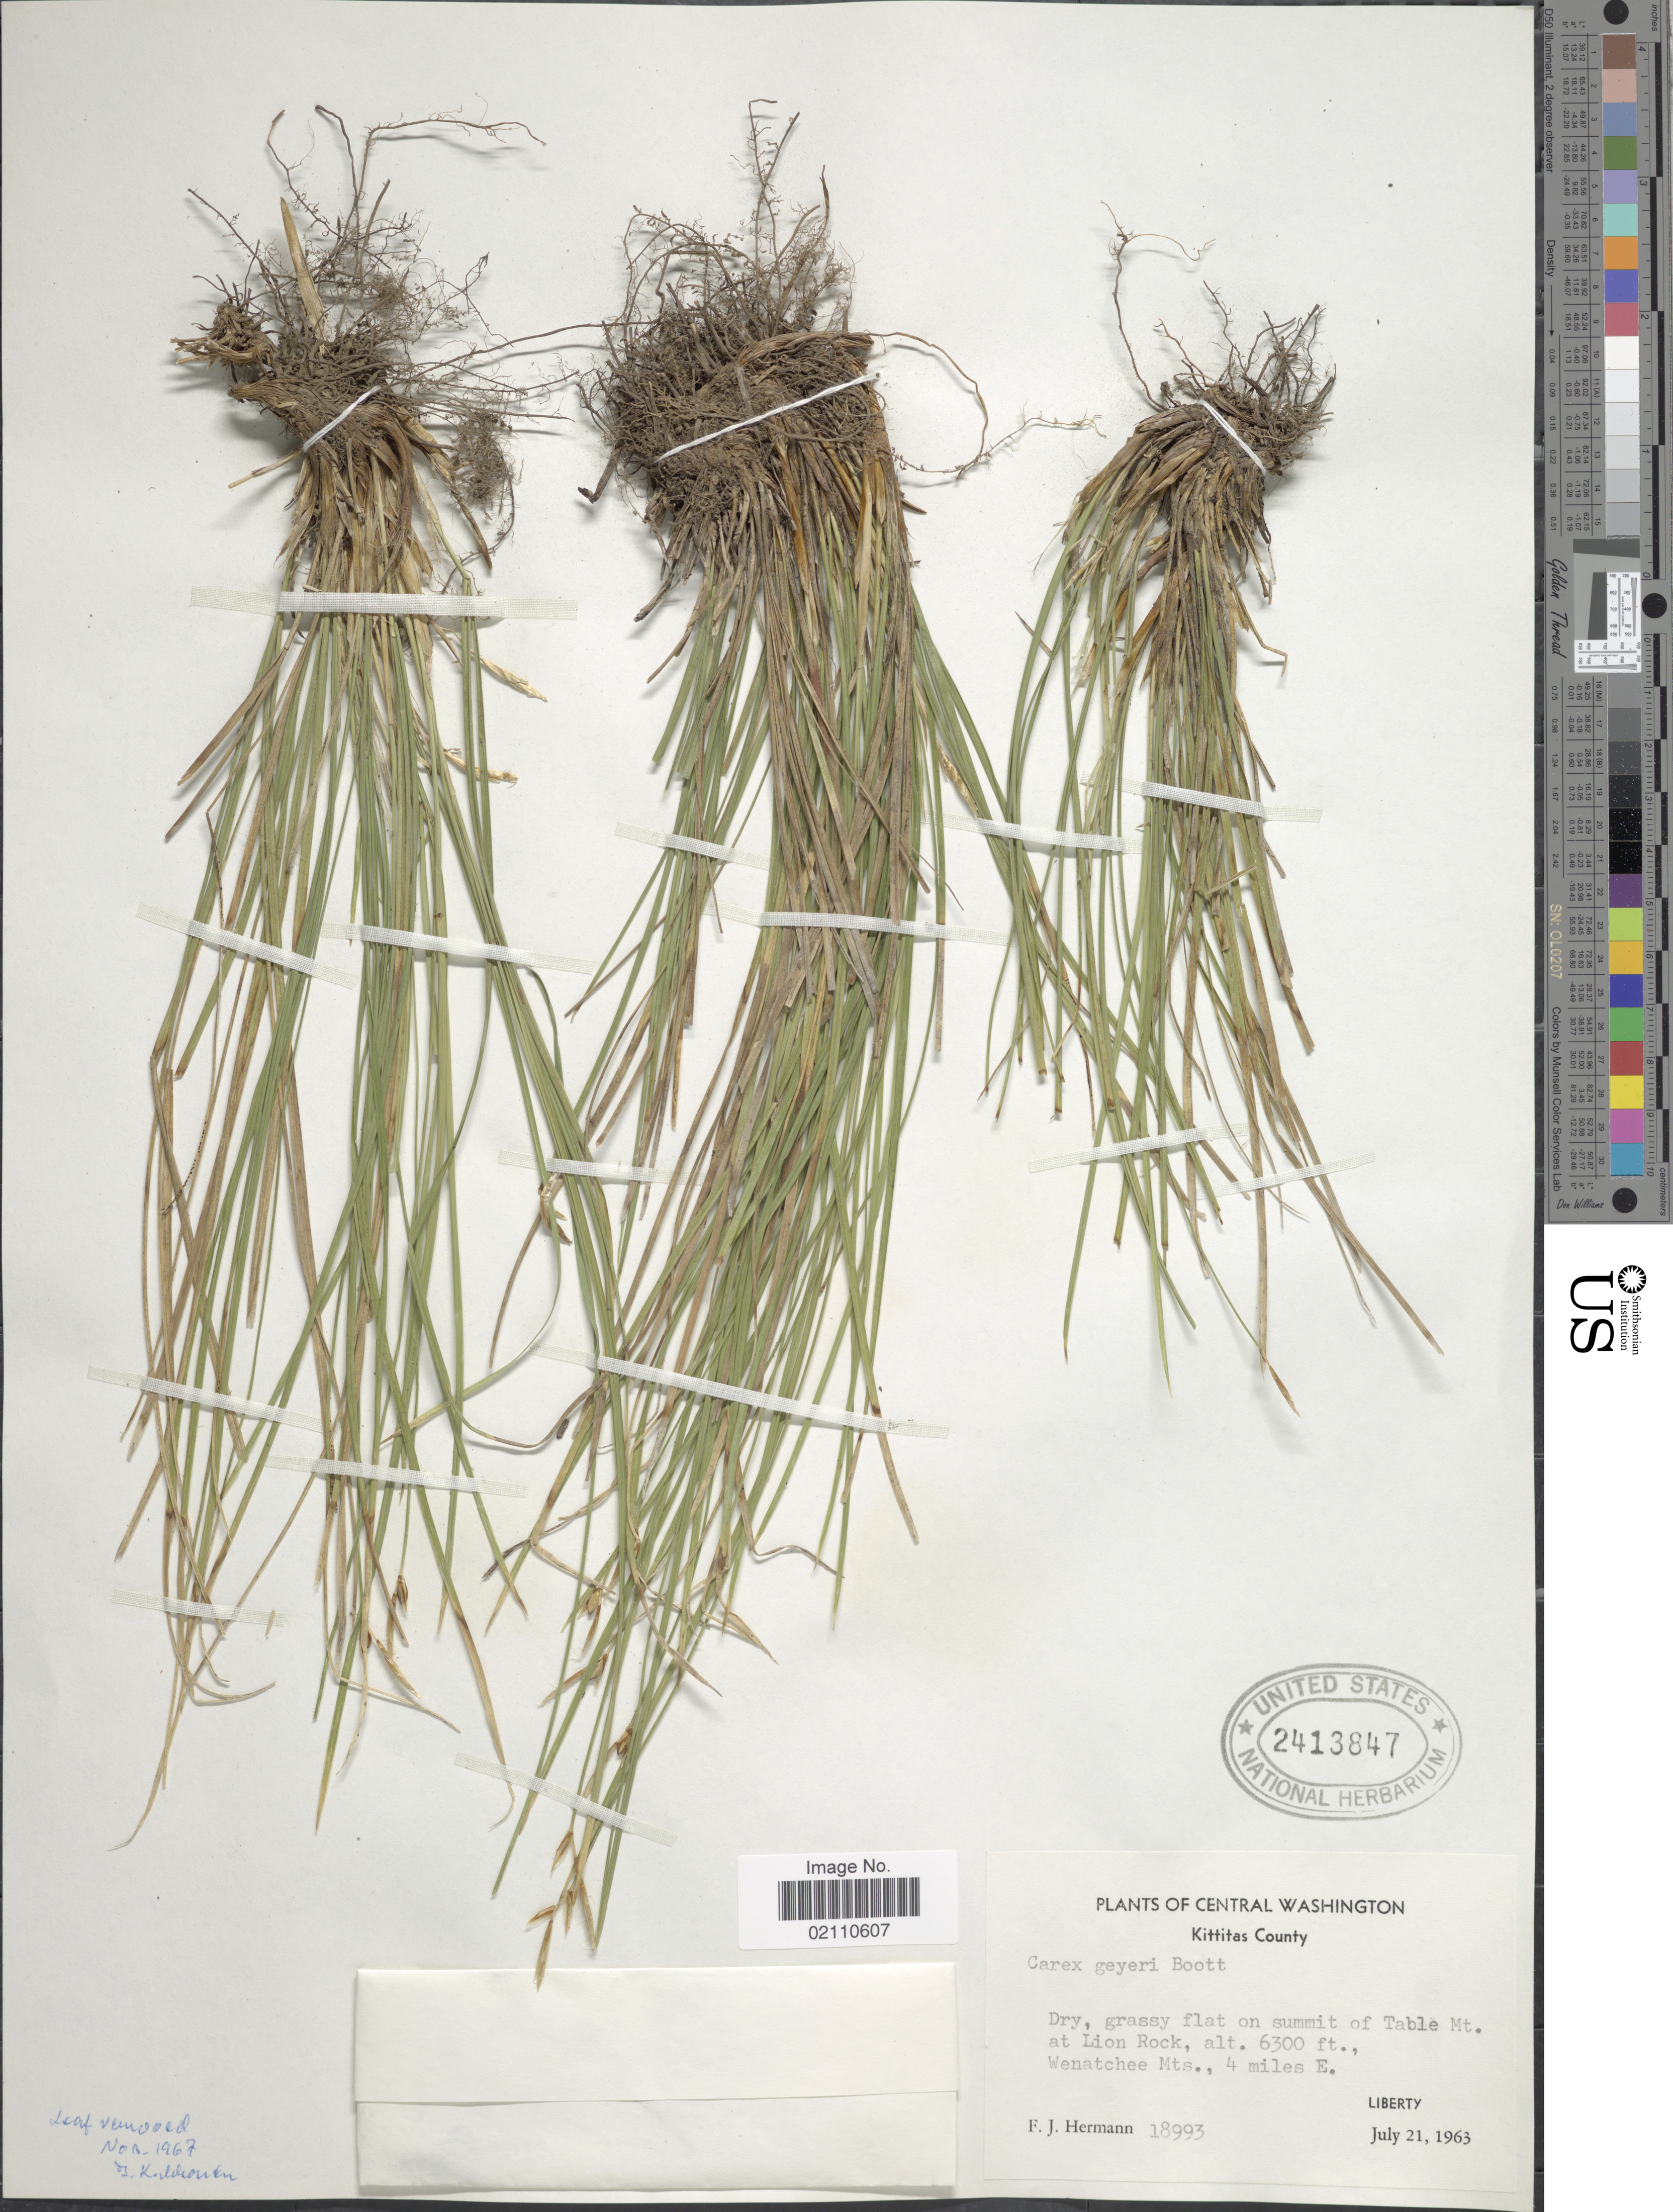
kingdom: Plantae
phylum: Tracheophyta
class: Liliopsida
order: Poales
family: Cyperaceae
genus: Carex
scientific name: Carex geyeri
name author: Boott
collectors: F. J. Hermann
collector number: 1893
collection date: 1963-07-21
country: United States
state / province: Washington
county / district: Kittitas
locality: Cenral Washington, Kittitas County, Summit on table Mt., at Lion Rock, Wenatchee Mts, 4 miles E Liberty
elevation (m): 1920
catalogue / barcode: US 2413847